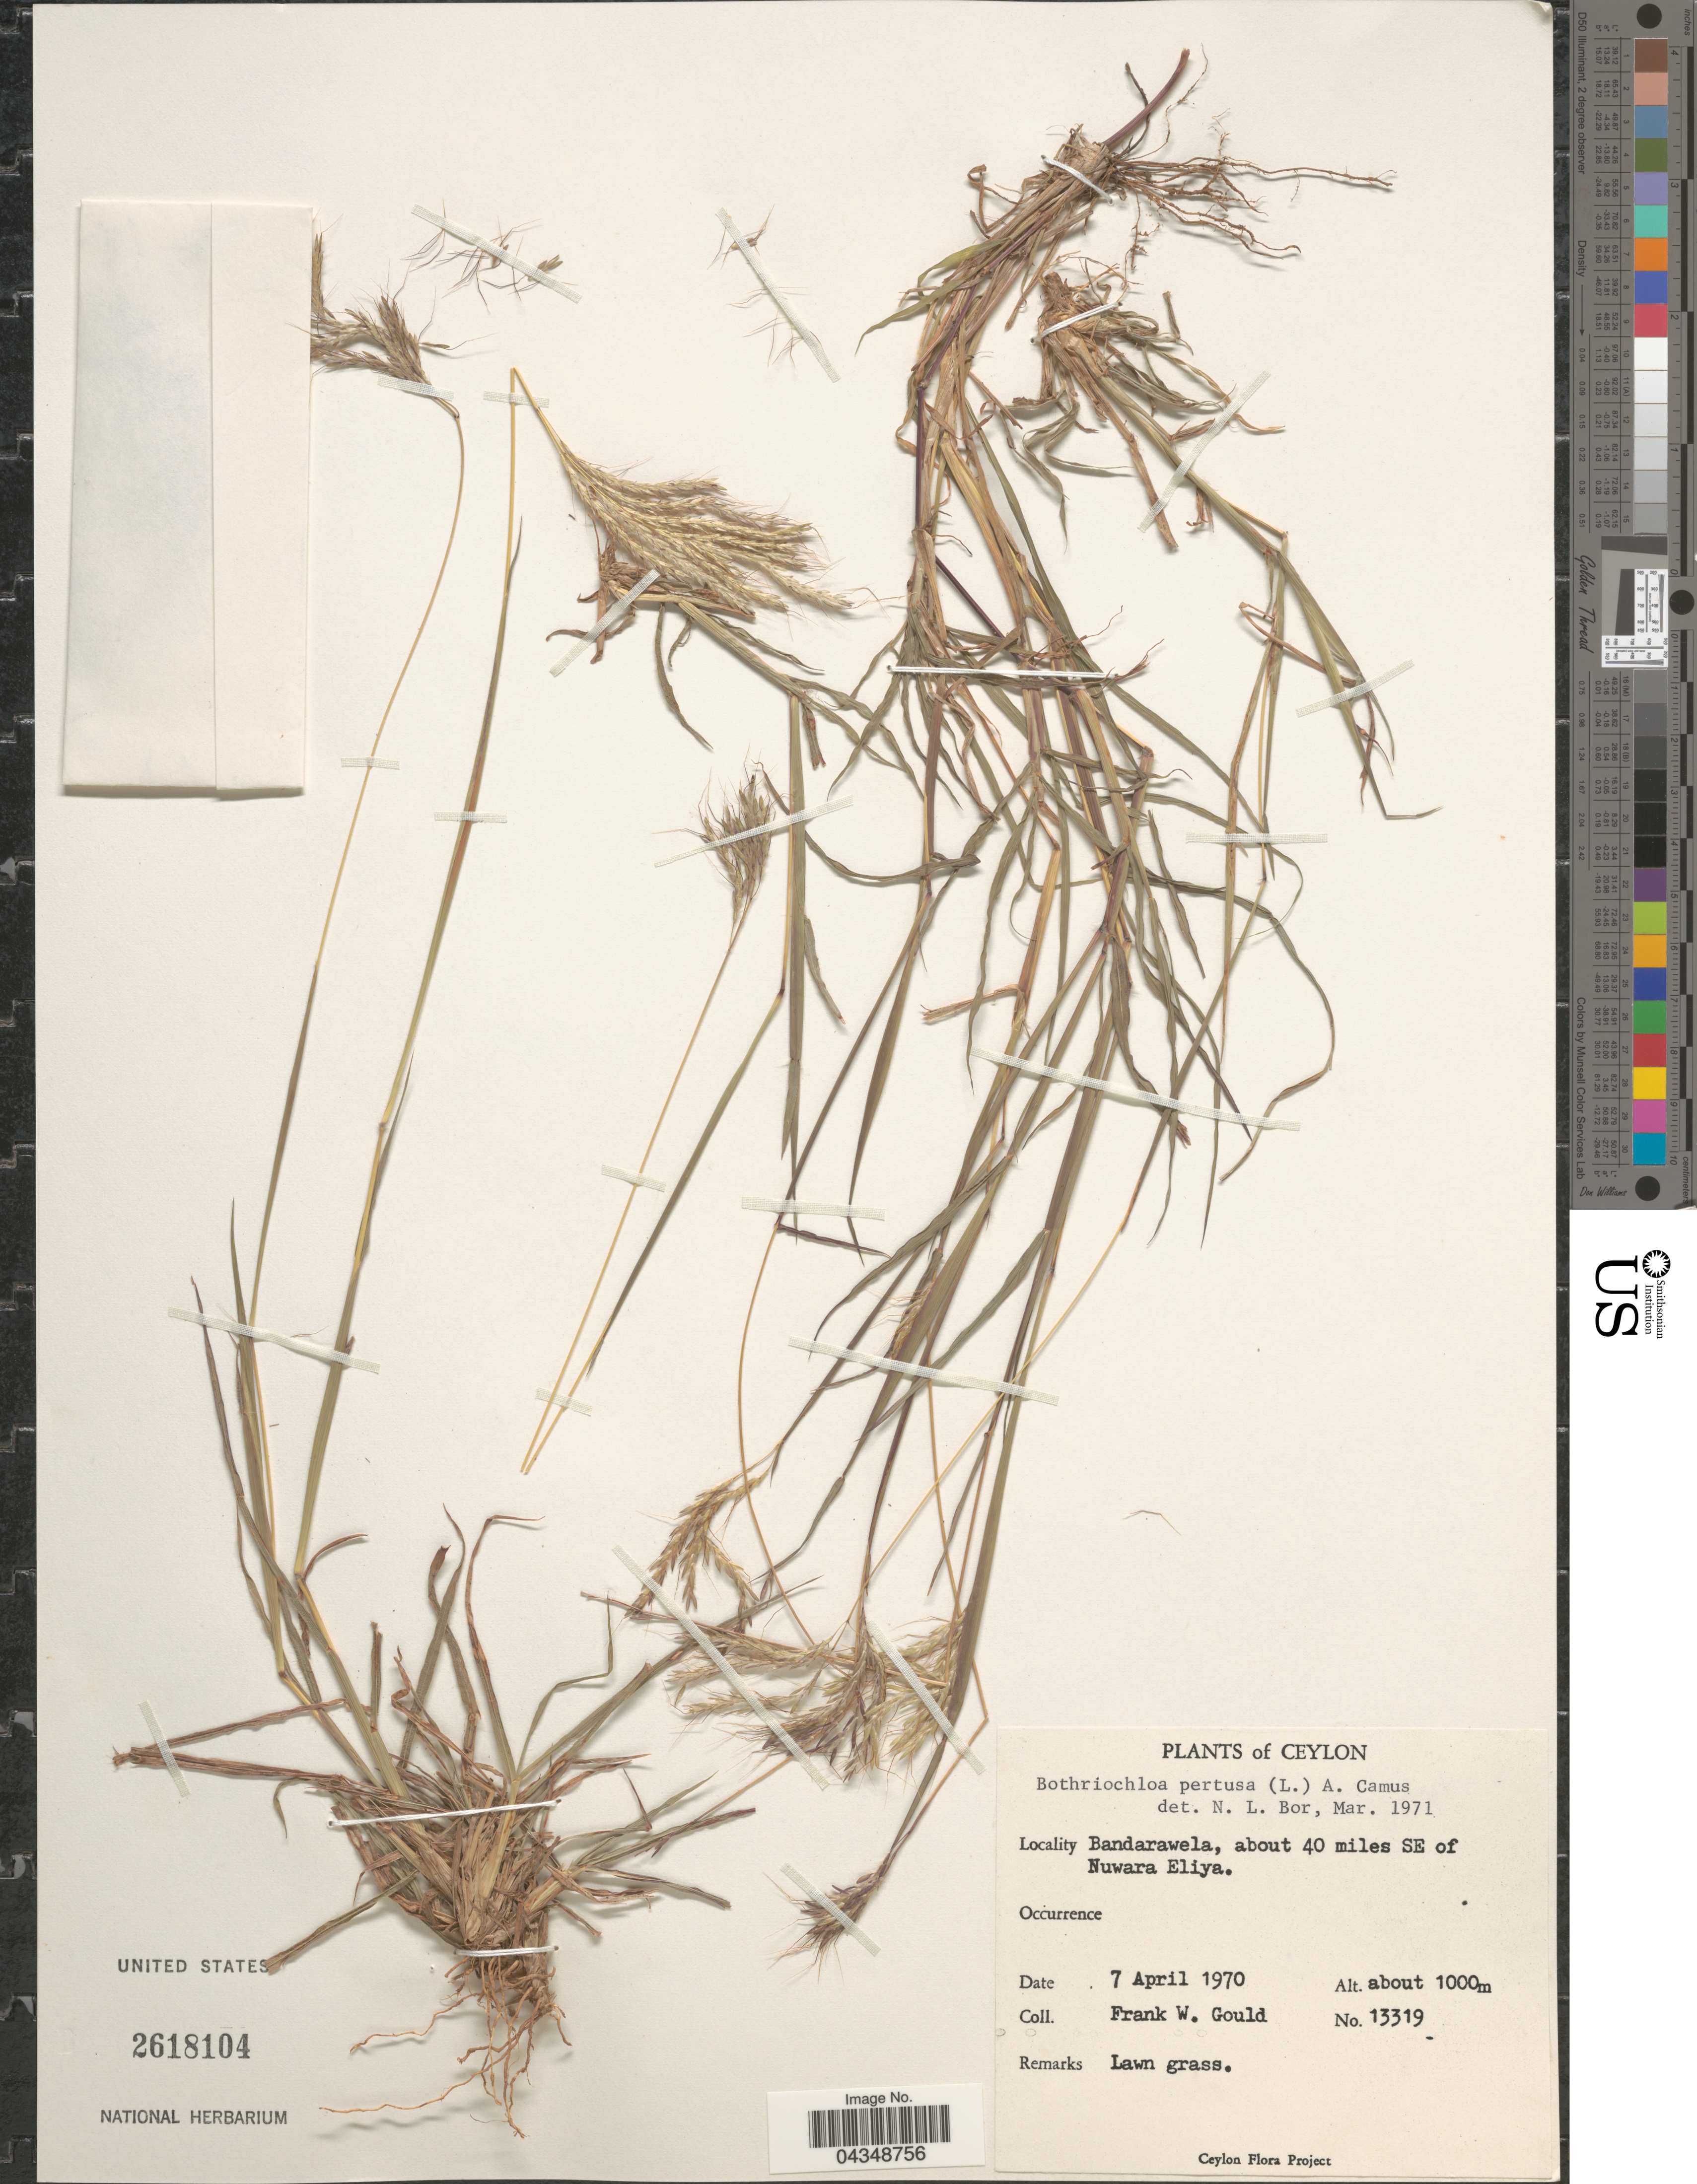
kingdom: Plantae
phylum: Tracheophyta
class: Liliopsida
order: Poales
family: Poaceae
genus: Bothriochloa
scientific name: Bothriochloa pertusa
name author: (L.) A. Camus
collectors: F. W. Gould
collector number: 13319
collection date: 1970-04-07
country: Sri Lanka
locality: Ceylon. Bandarawela, about 40 miles SE of Nuwara Eliya.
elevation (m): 1000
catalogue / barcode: US 2618104